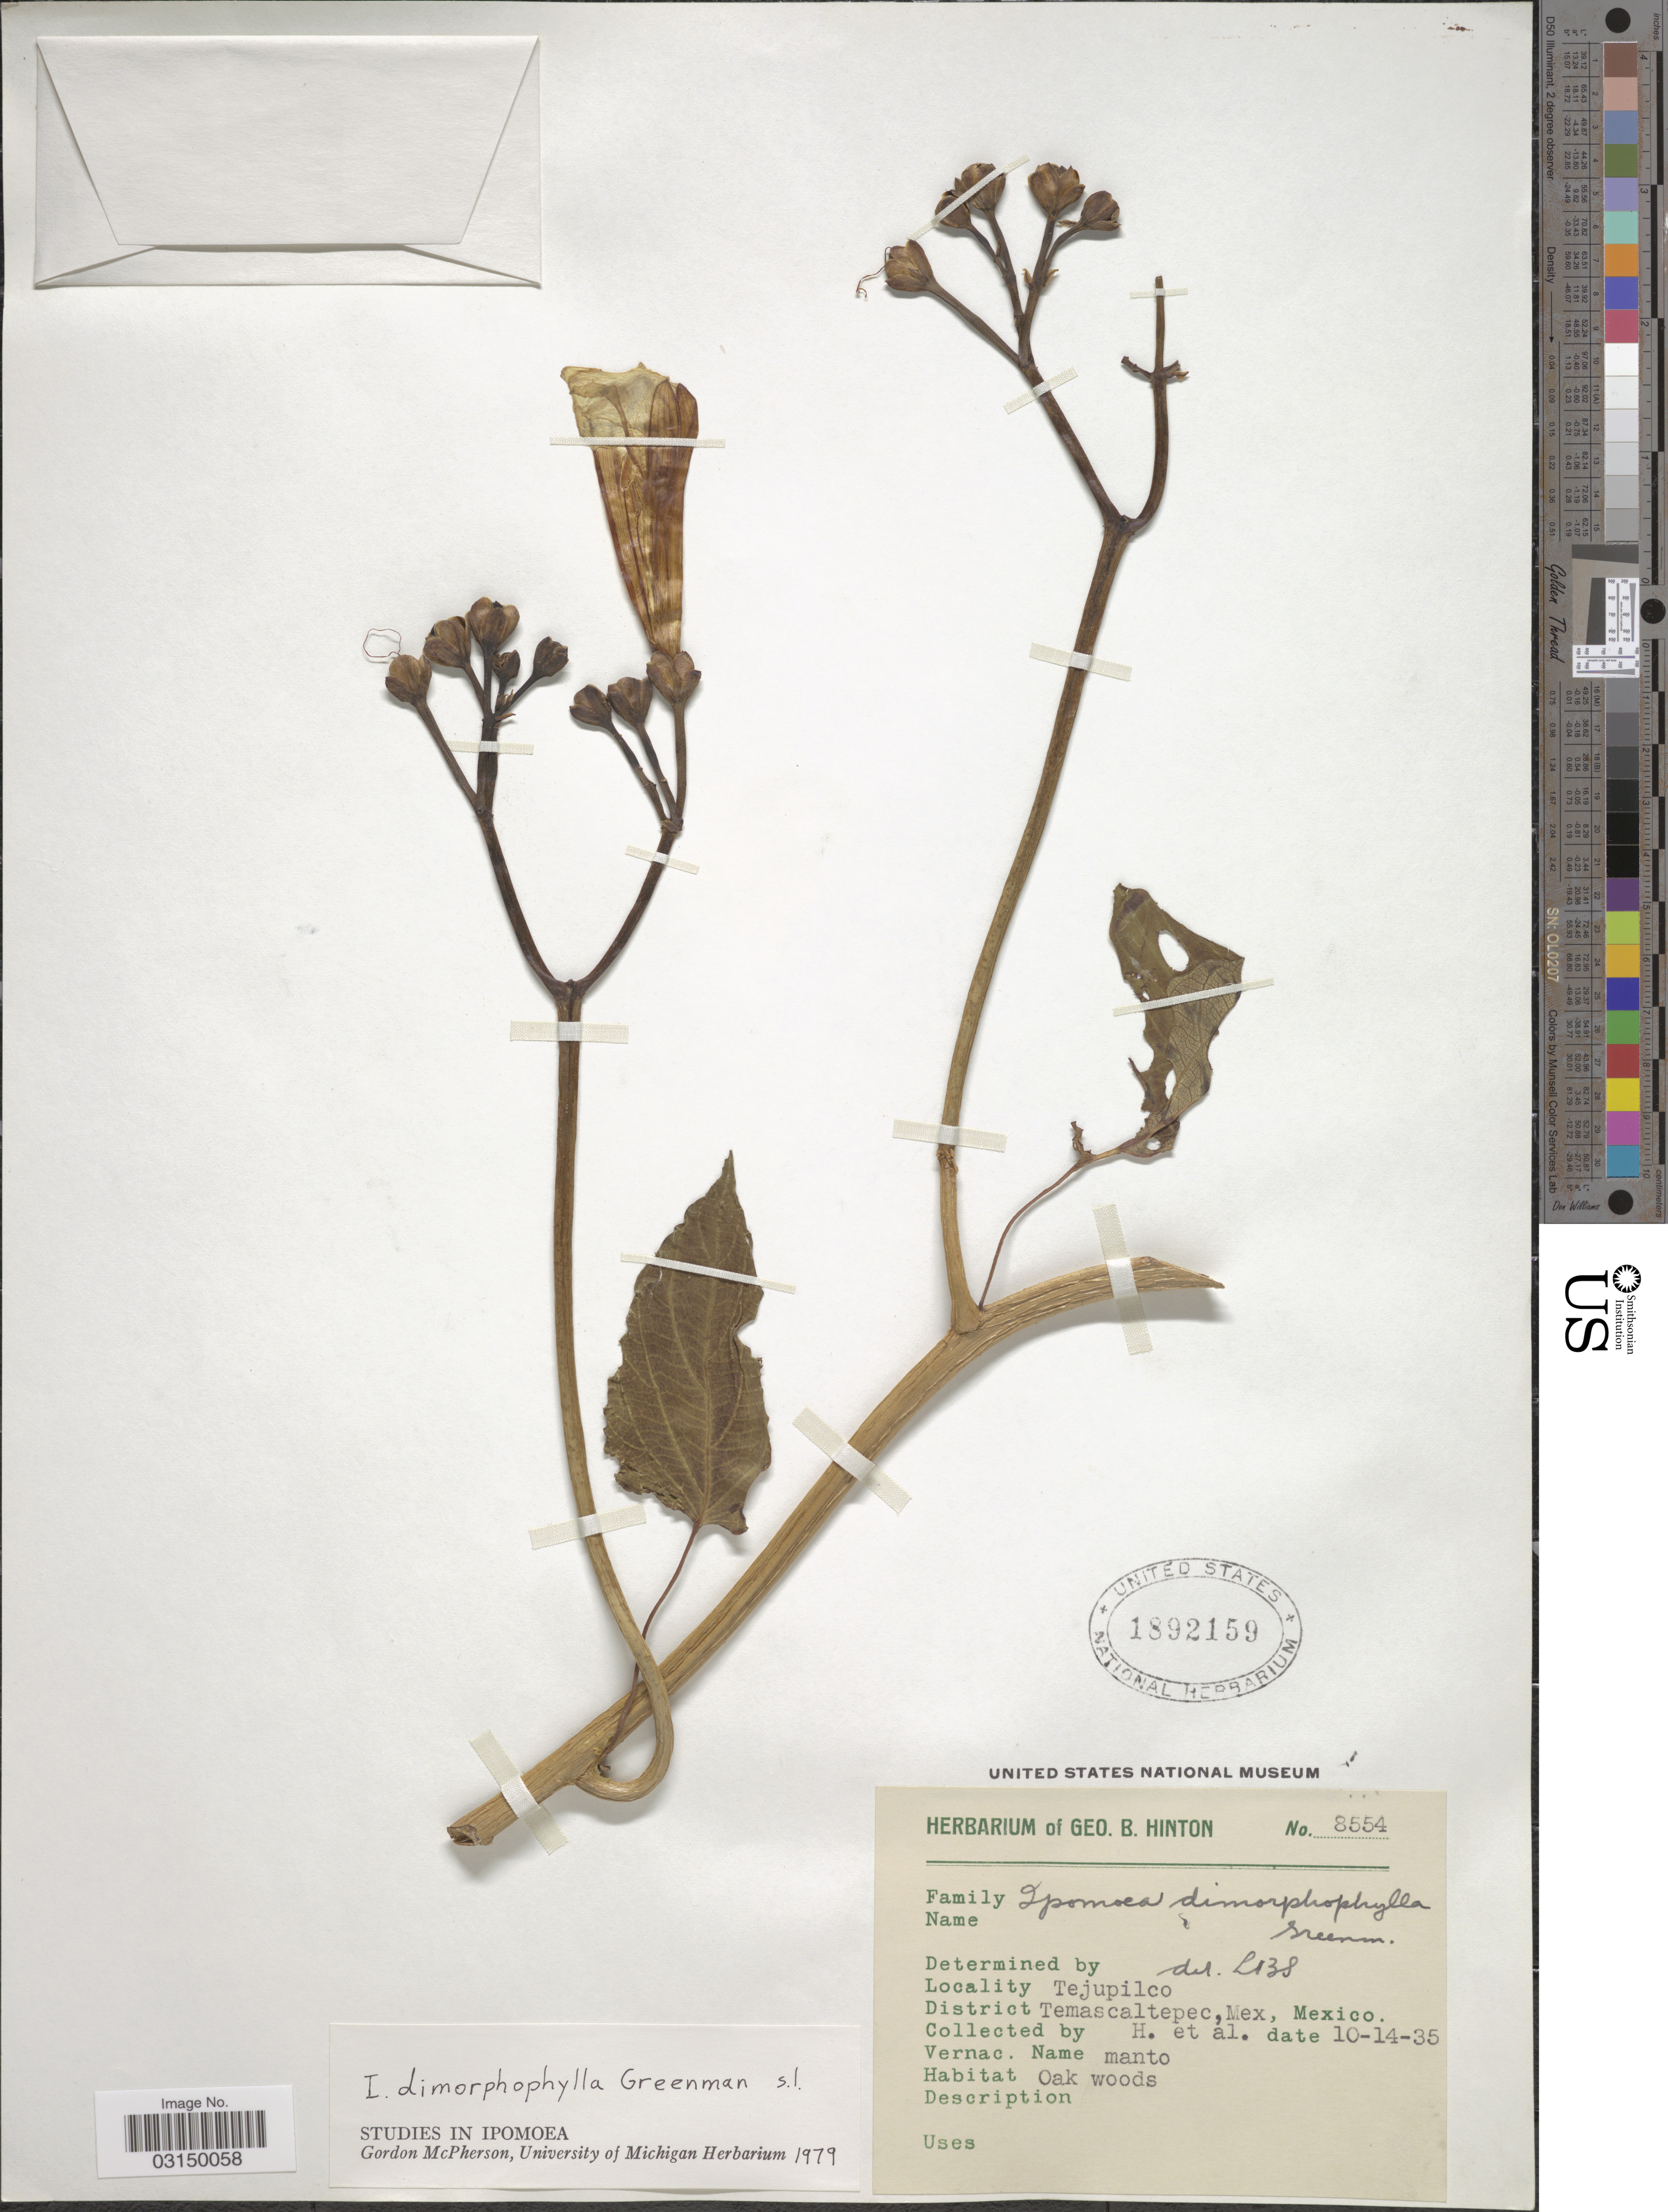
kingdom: Plantae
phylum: Tracheophyta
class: Magnoliopsida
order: Solanales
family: Convolvulaceae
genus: Ipomoea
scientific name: Ipomoea dimorphophylla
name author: Greenm.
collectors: G. B. Hinton & et al.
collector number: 8554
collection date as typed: Transcribed d/m/y: 14/10/35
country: Mexico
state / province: México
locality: Tejupilco, District Temascaltepec.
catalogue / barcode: US 1892159